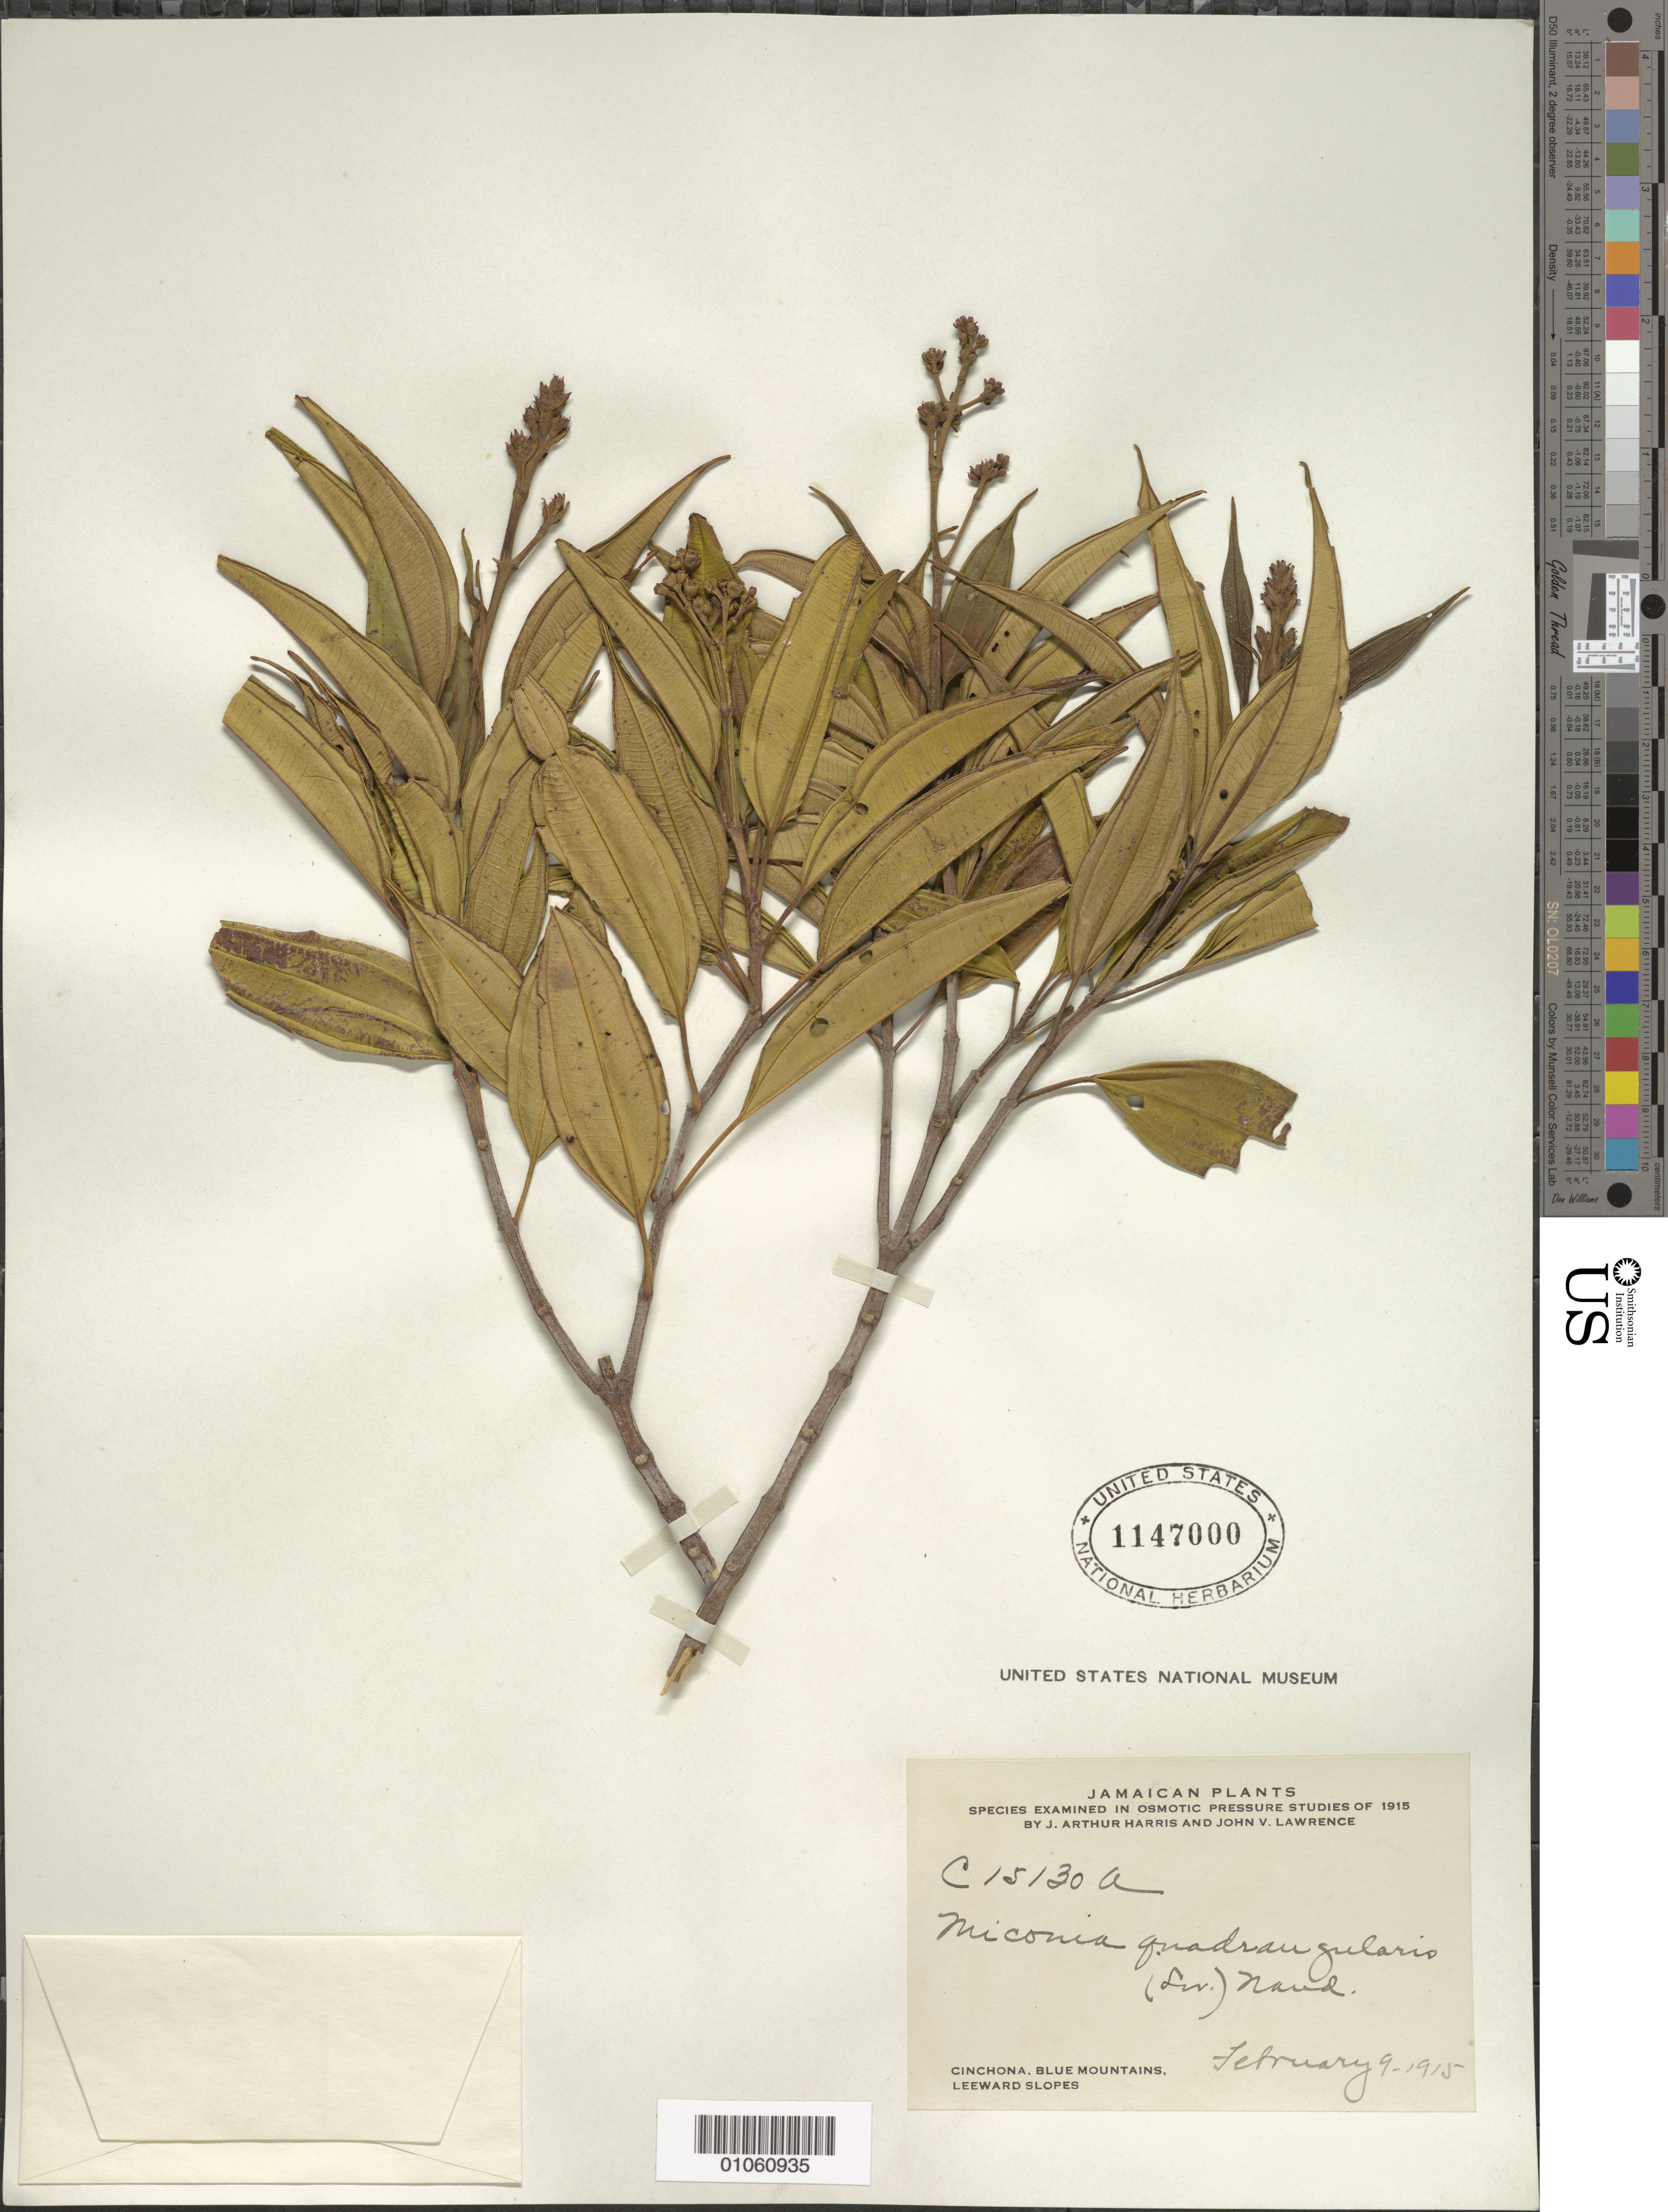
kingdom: Plantae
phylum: Tracheophyta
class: Magnoliopsida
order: Myrtales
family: Melastomataceae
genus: Miconia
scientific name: Miconia quadrangularis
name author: (Sw.) Naudin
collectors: J. A. Harris & J. Lawrence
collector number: C15130A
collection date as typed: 09 Feb 1915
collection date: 1915-02-09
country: Jamaica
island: Jamaica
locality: Cinchona, Blue Mountains, leeward slopes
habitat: Leeward slopes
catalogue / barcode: US 1147000